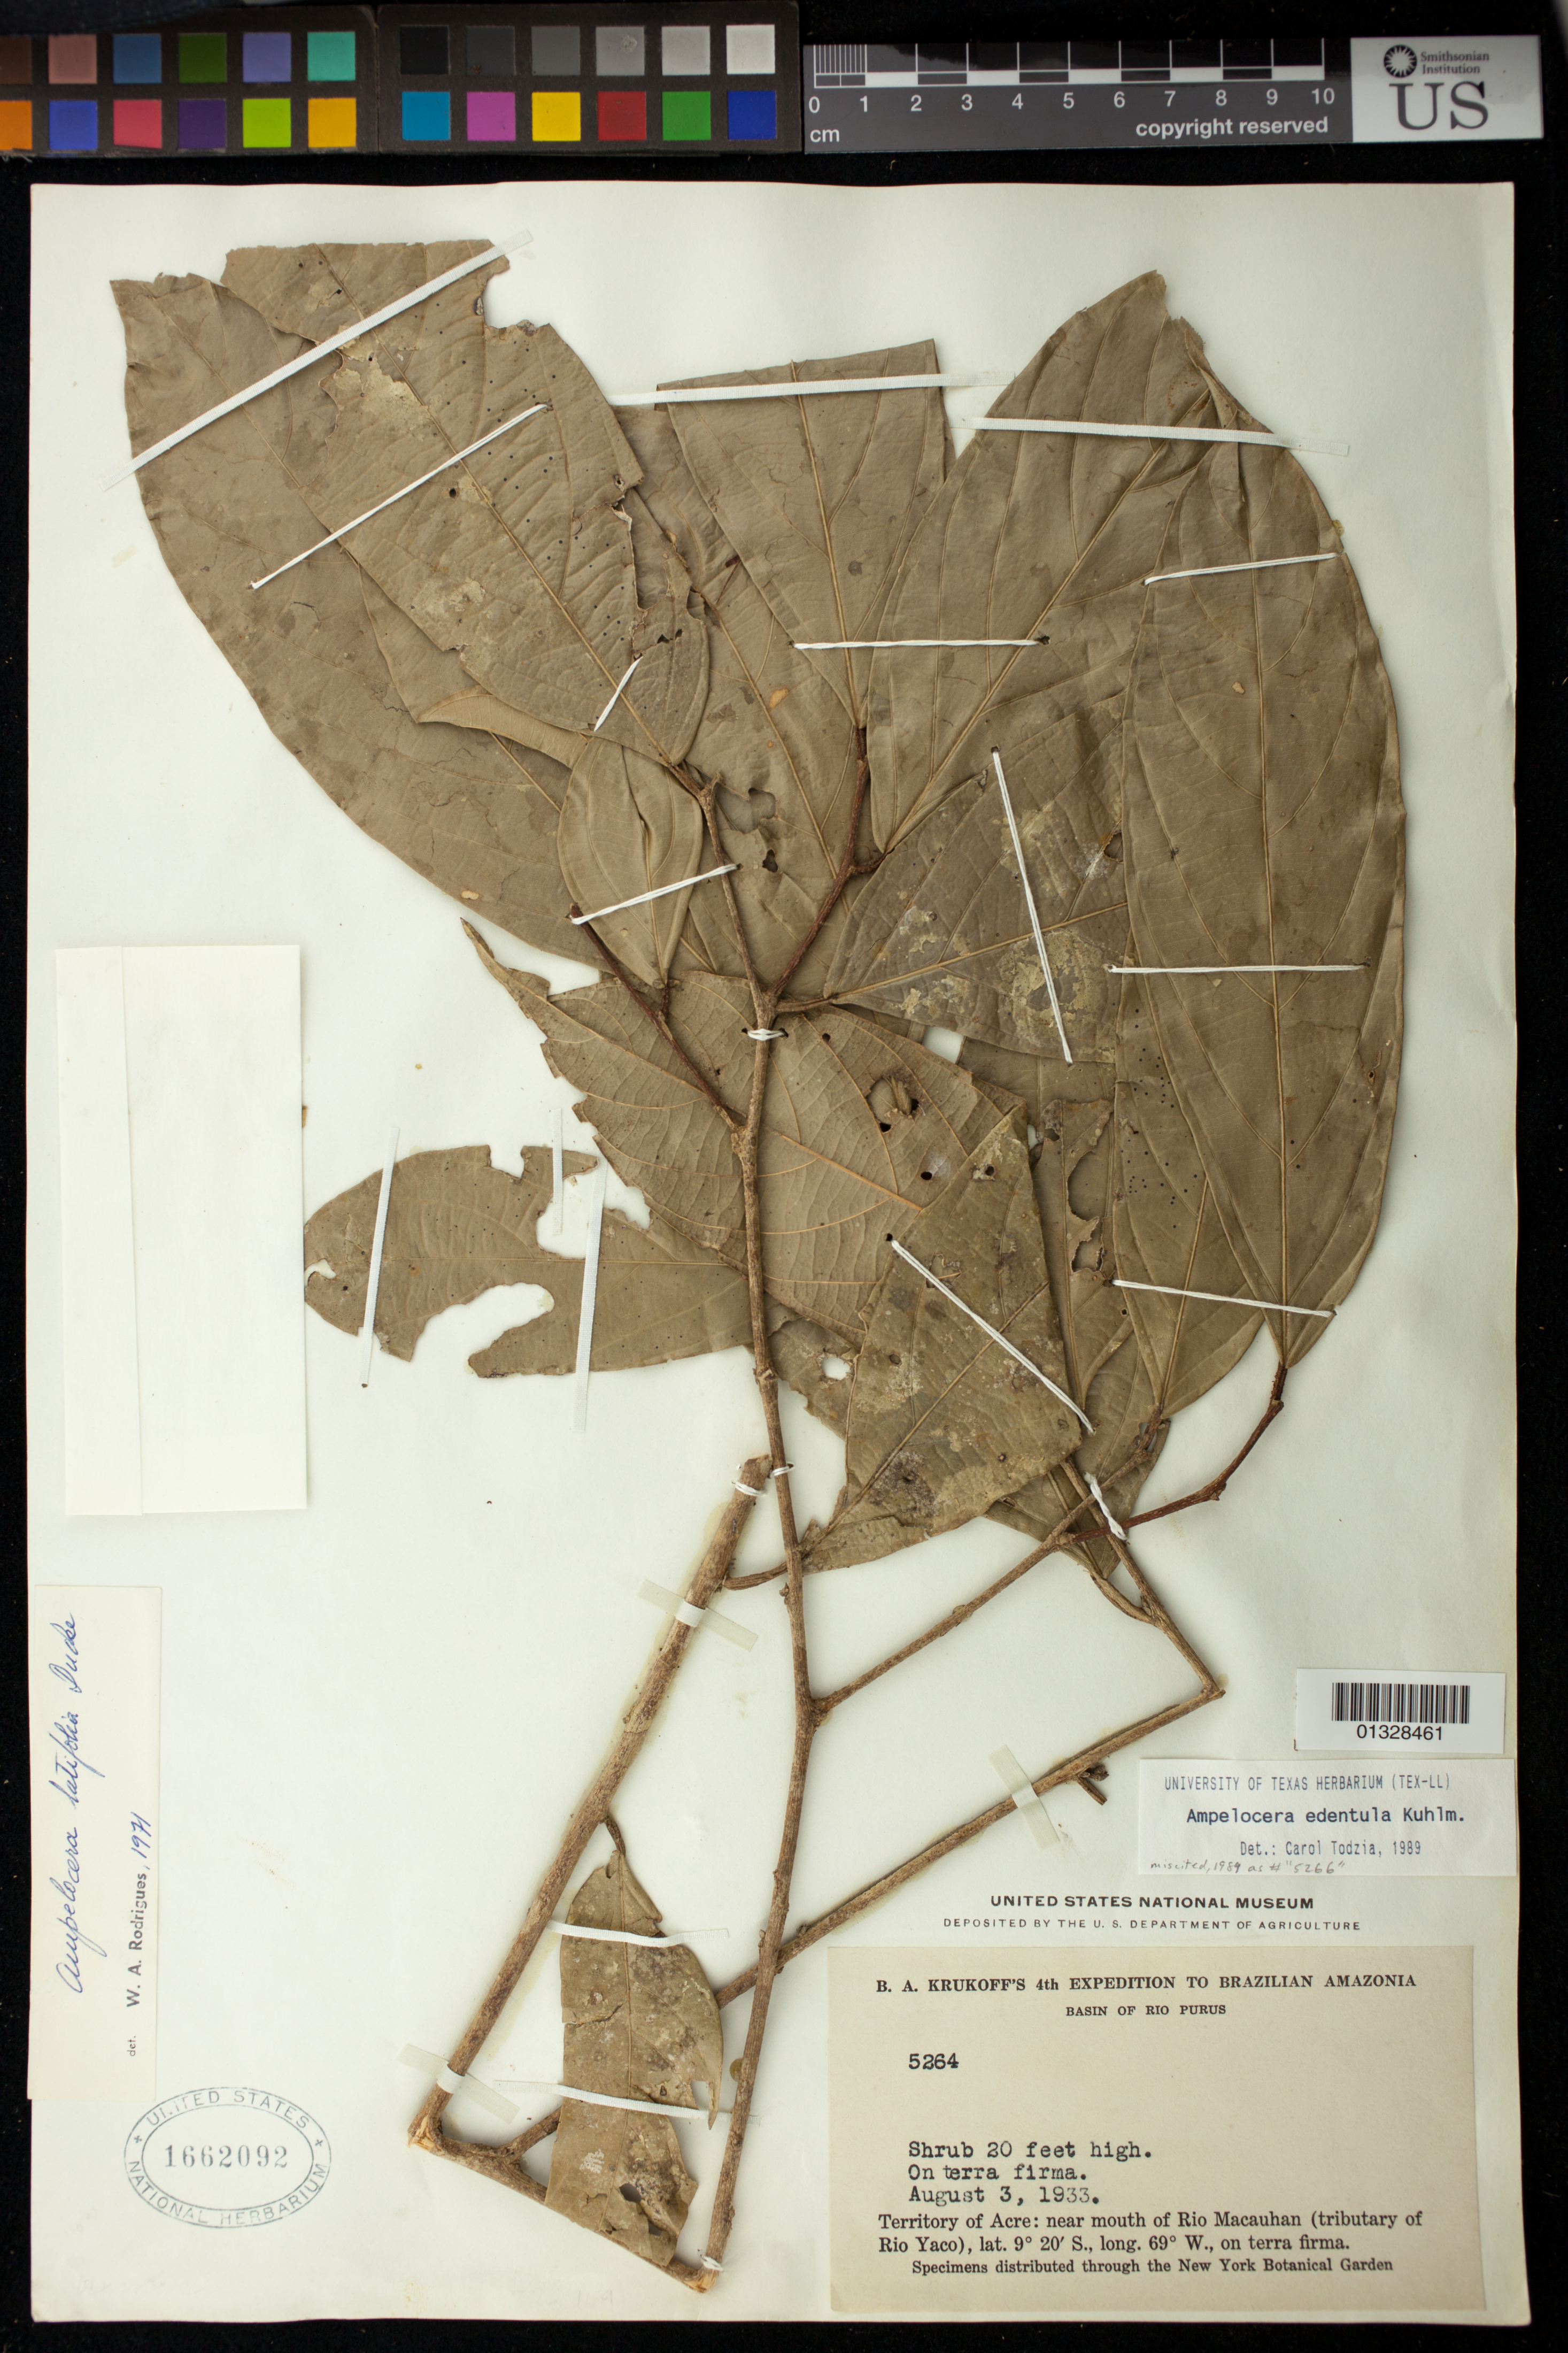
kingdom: Plantae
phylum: Tracheophyta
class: Magnoliopsida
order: Rosales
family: Cannabaceae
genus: Ampelocera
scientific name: Ampelocera edentula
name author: Kuhlm.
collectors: B. A. Krukoff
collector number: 5264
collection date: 1933-08-03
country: Brazil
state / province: Acre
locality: Near mouth of Rio Macauhan (tributary of Rio Yaco)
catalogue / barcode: US 1662092